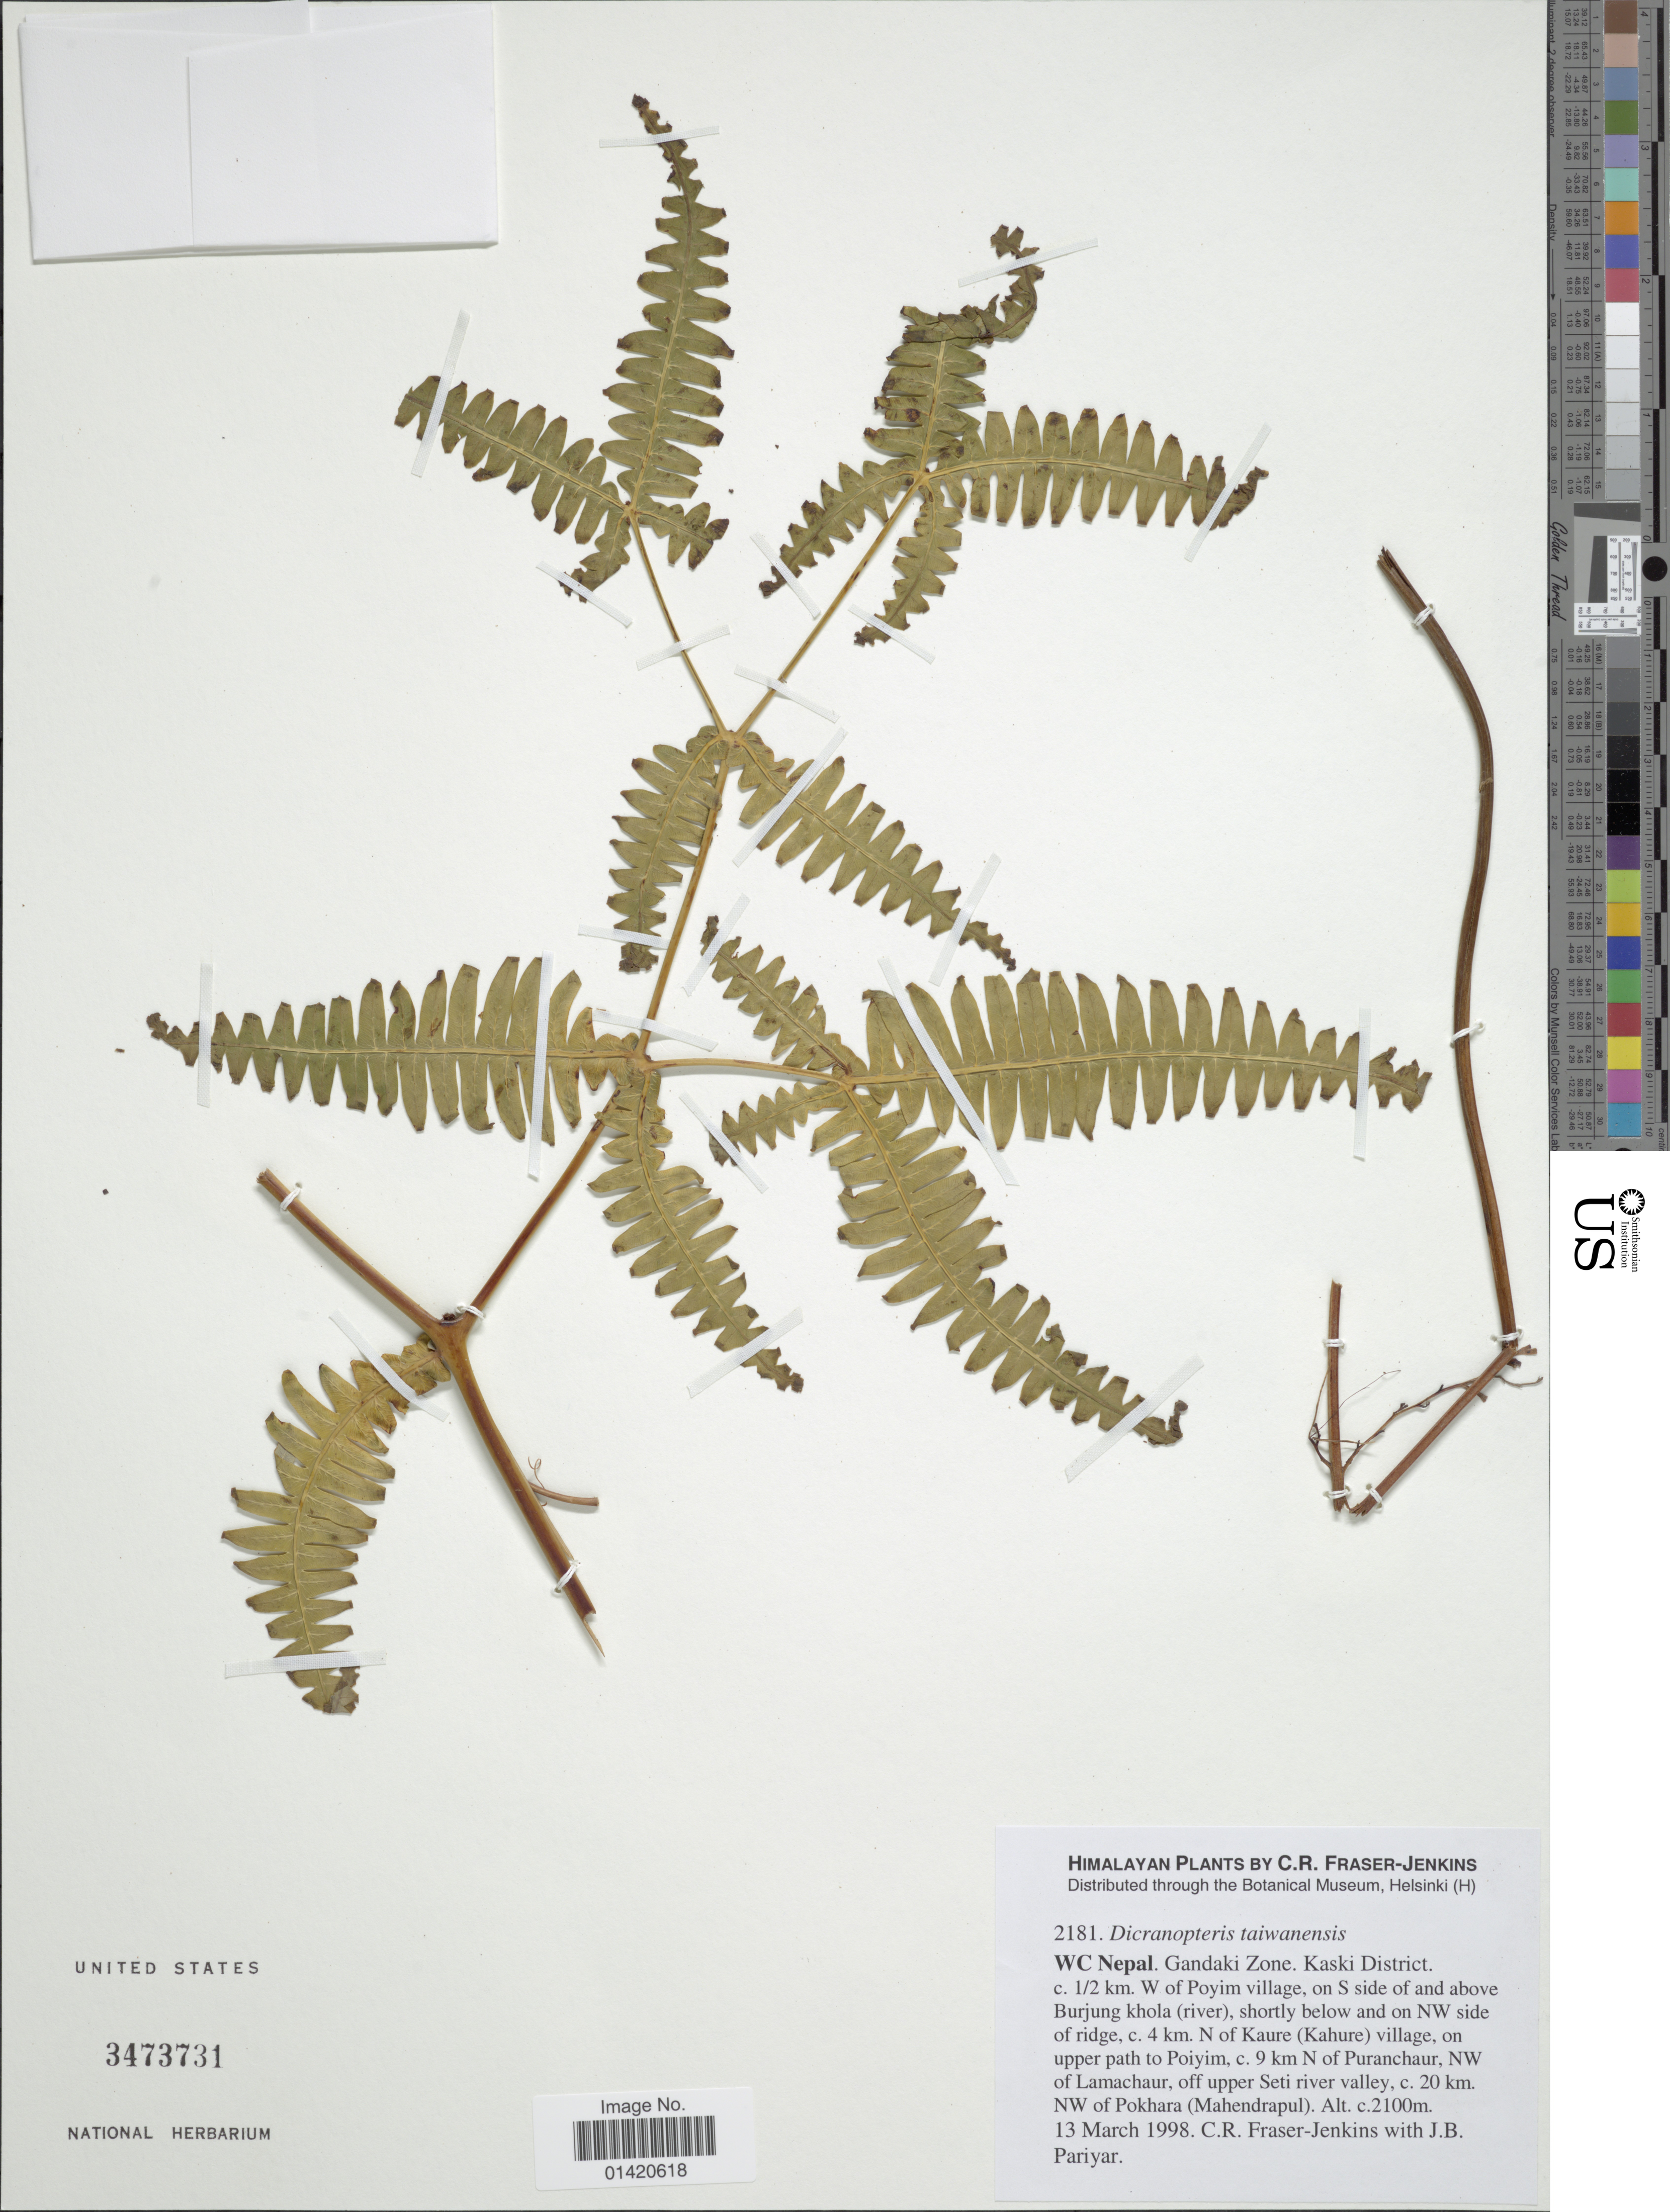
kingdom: Plantae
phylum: Tracheophyta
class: Polypodiopsida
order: Gleicheniales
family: Gleicheniaceae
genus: Dicranopteris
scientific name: Dicranopteris taiwanensis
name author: Ching & P.S. Chiu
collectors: C. R. Fraser-Jenkins & J. Pariyar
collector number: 2181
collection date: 1998-03-13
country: Nepal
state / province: Gandaki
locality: WC Nepal. Gandaki Zone. Kaski District. c. ½km W of Poyim village, on S side of and above Burjung khola (river), shortly below and on NW side of ridge, c. 4 k N of Kaure (Kahure) village, on upper path to Poiyim, c. 9 km N of Puranchaur, NW of lamachaur, off upper Seti river valley, c. 20 km. NW of Pokhara (Mahendrapul)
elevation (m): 2100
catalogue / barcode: US 3473731